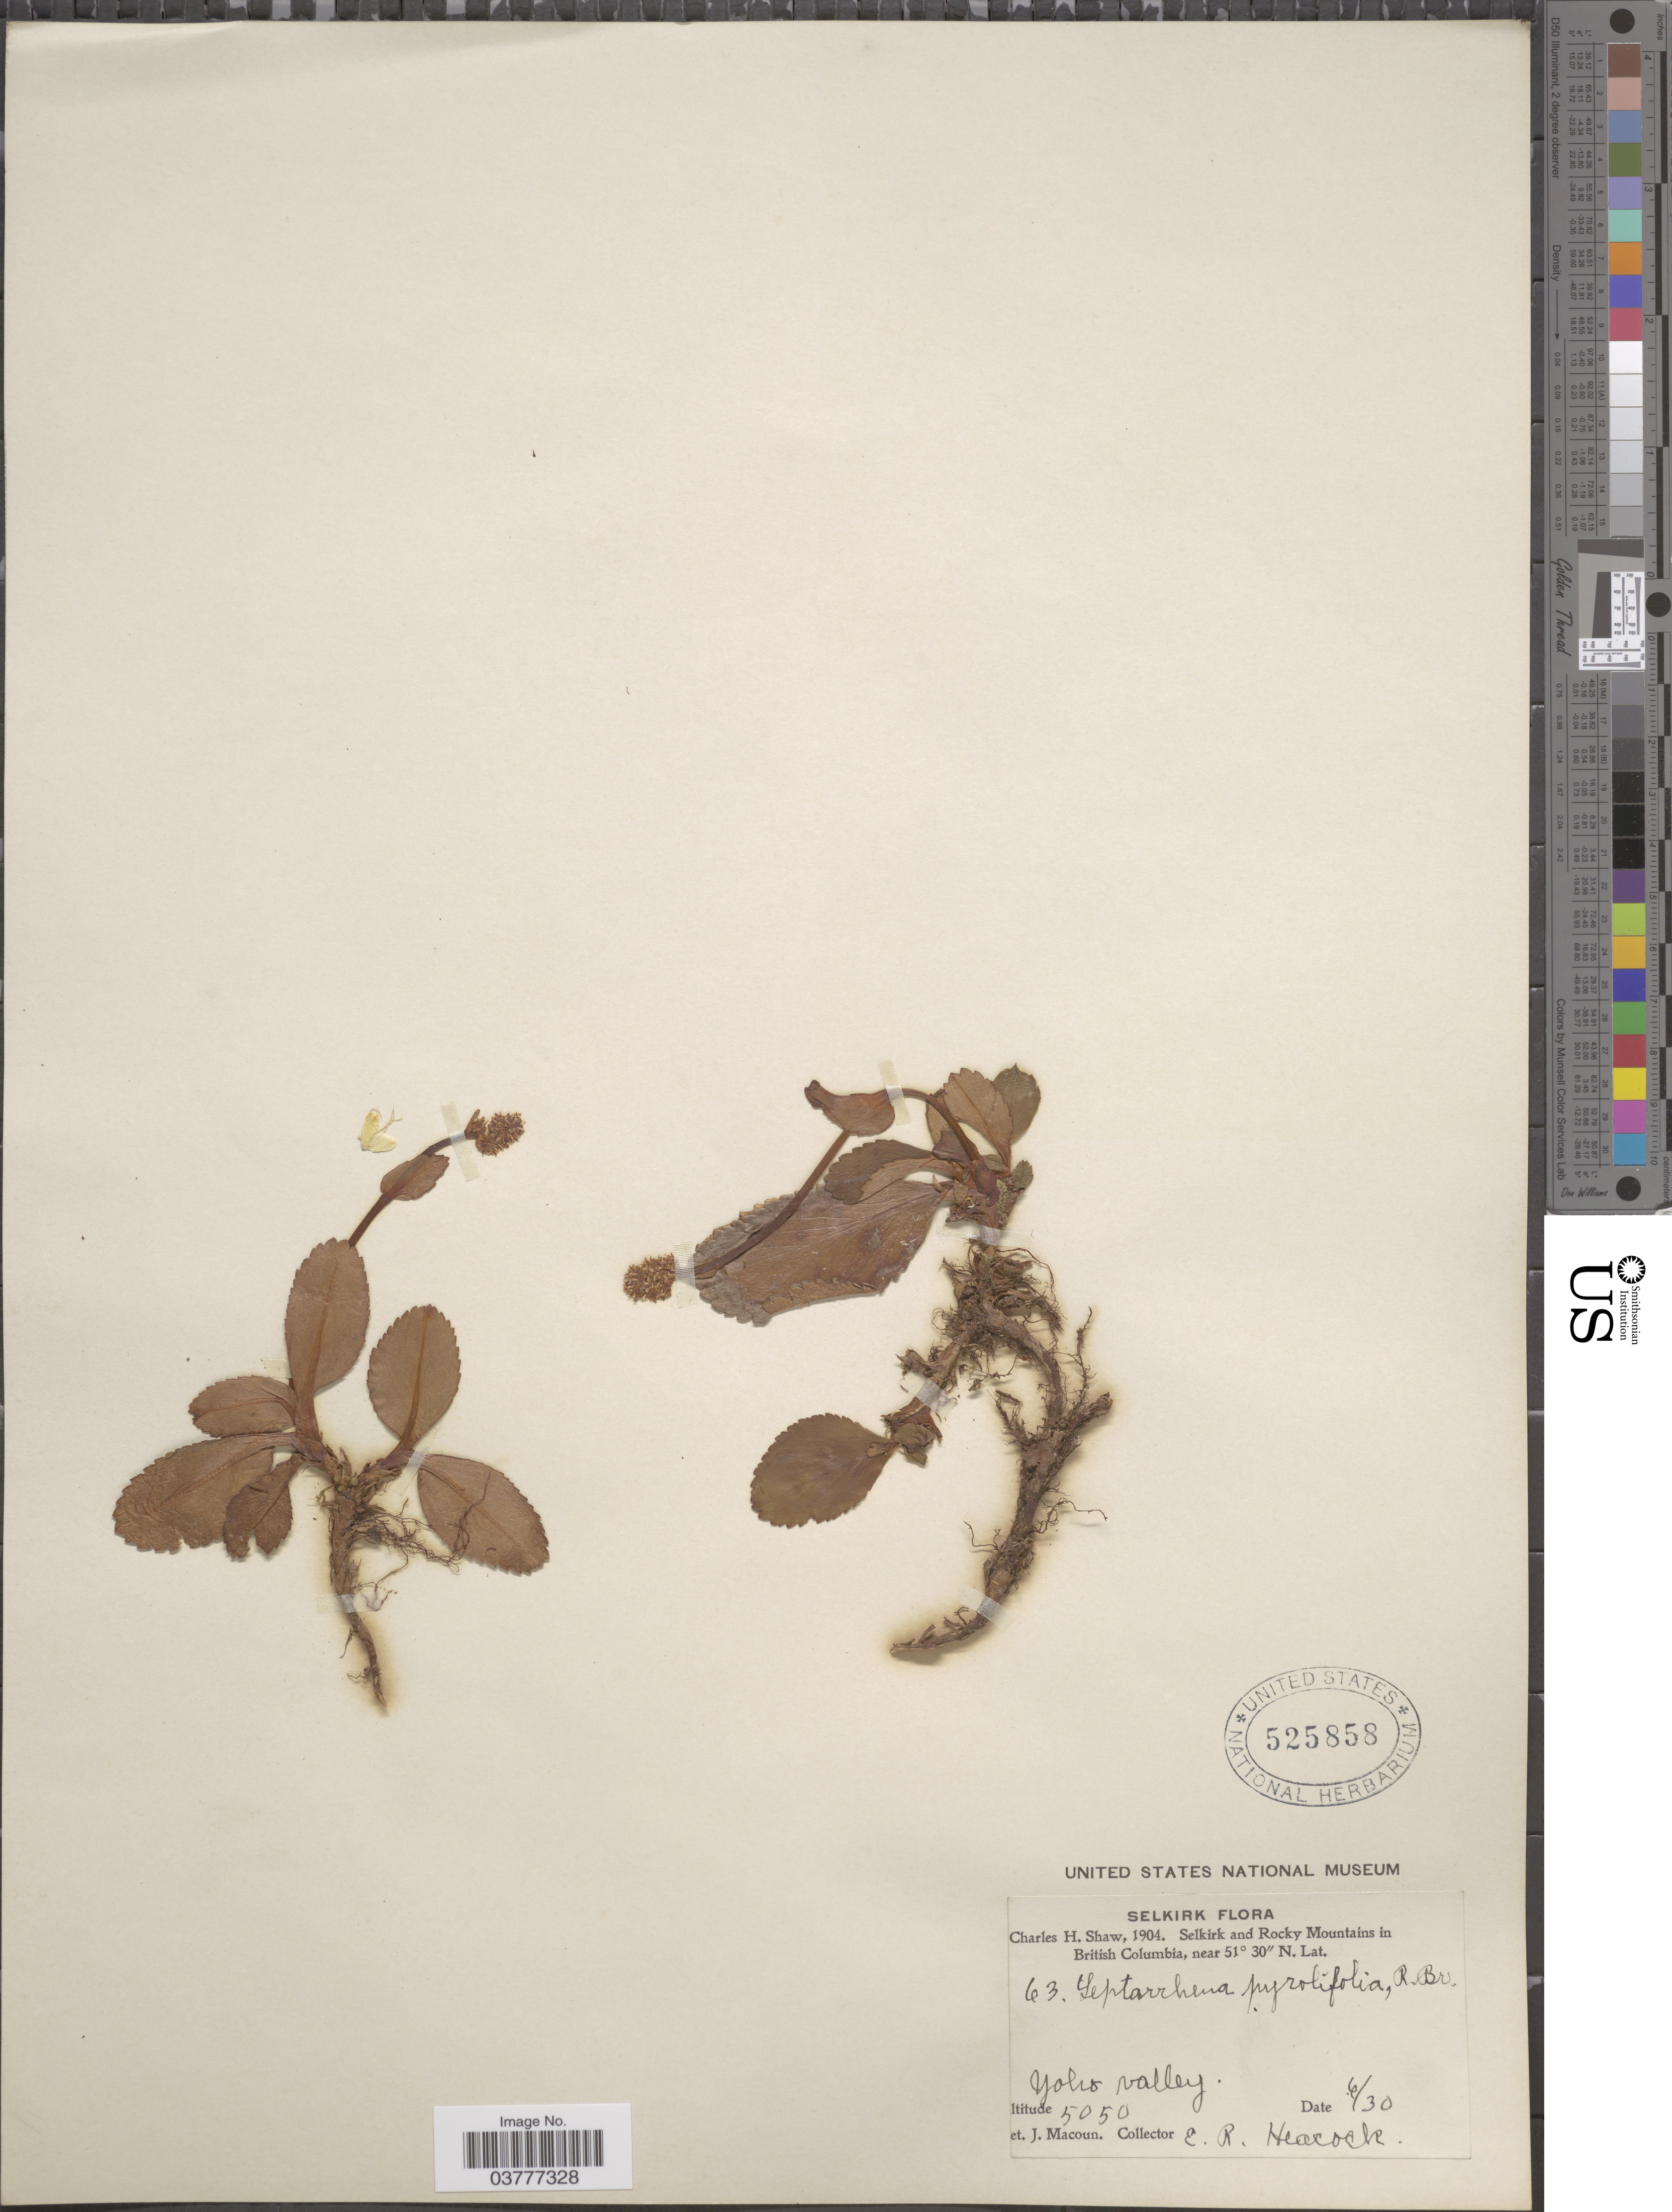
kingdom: Plantae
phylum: Tracheophyta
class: Magnoliopsida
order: Saxifragales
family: Saxifragaceae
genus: Leptarrhena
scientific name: Leptarrhena pyrolifolia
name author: (D. Don) Ser.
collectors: E. Heacock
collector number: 63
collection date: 1904-06-30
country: Canada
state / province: British Columbia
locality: Selkirk, Selkirk and Rocky Mountains. Yoho valley.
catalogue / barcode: US 525858